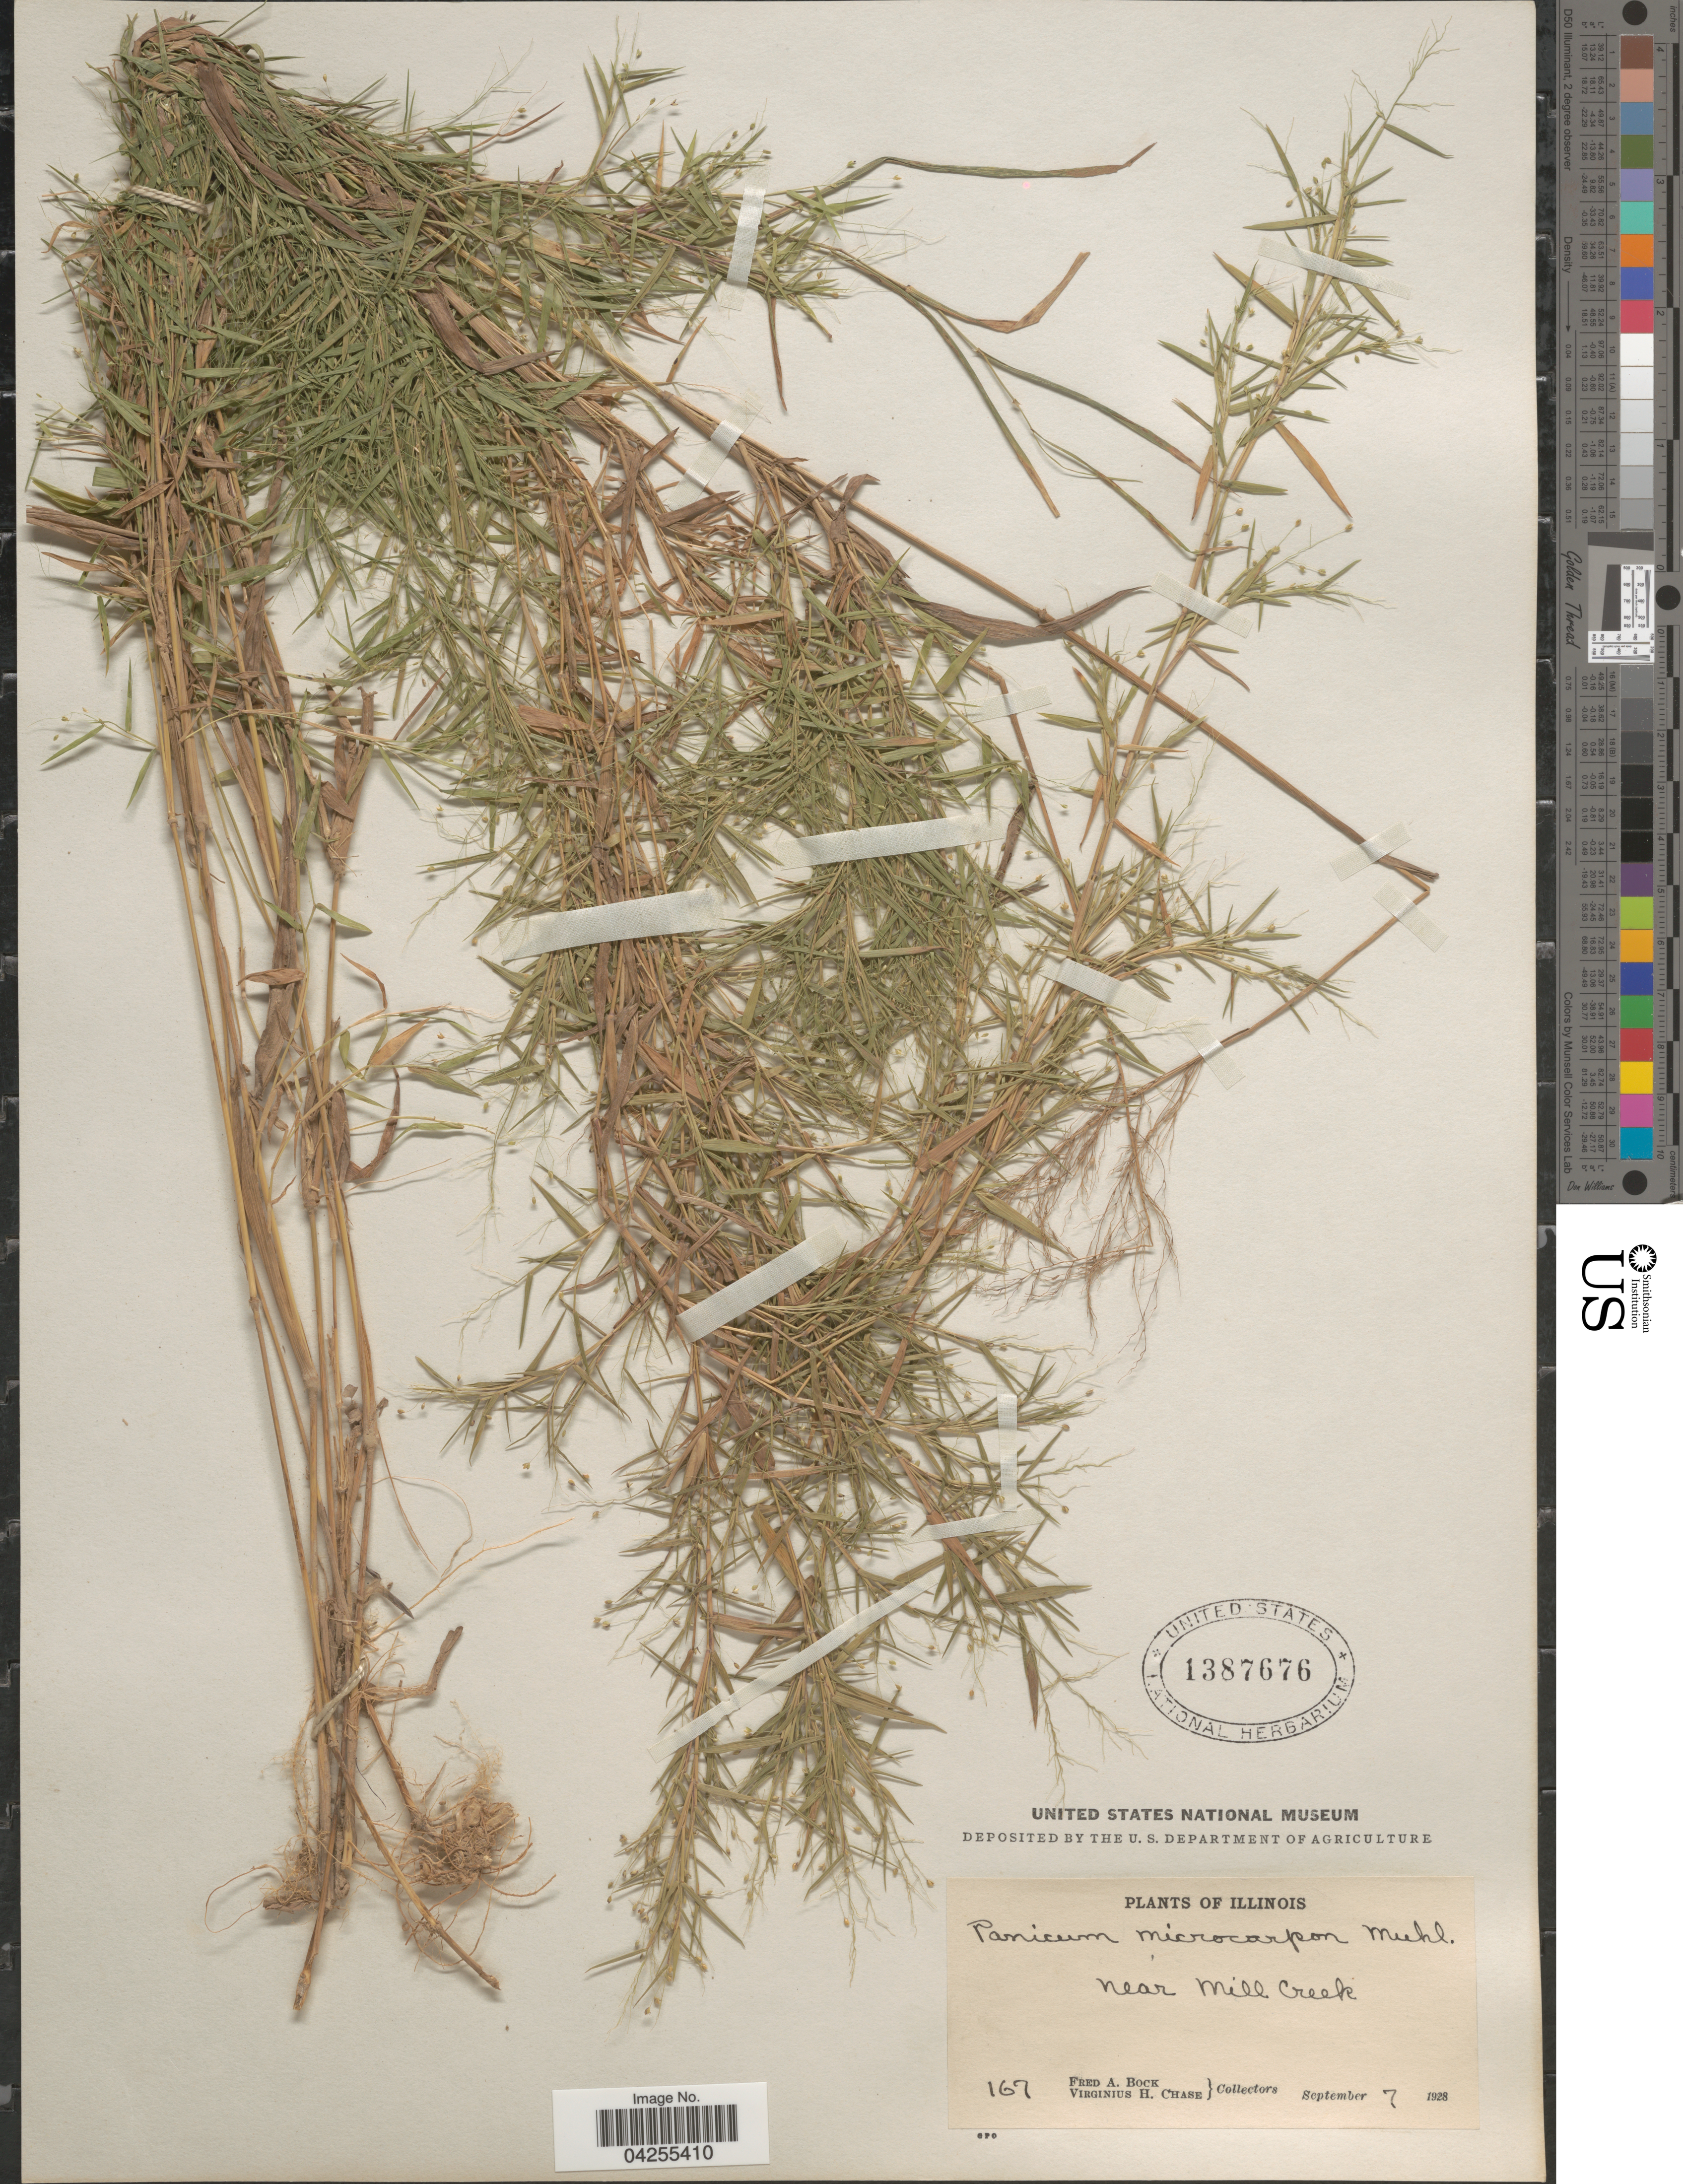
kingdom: Plantae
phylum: Tracheophyta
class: Liliopsida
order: Poales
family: Poaceae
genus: Dichanthelium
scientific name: Dichanthelium dichotomum var. dichotomum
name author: (L.) Gould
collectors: F. Bock & V. H. Chase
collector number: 167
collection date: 1928-09-07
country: United States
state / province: Illinois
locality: Near Mill Creek.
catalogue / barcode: US 1387676